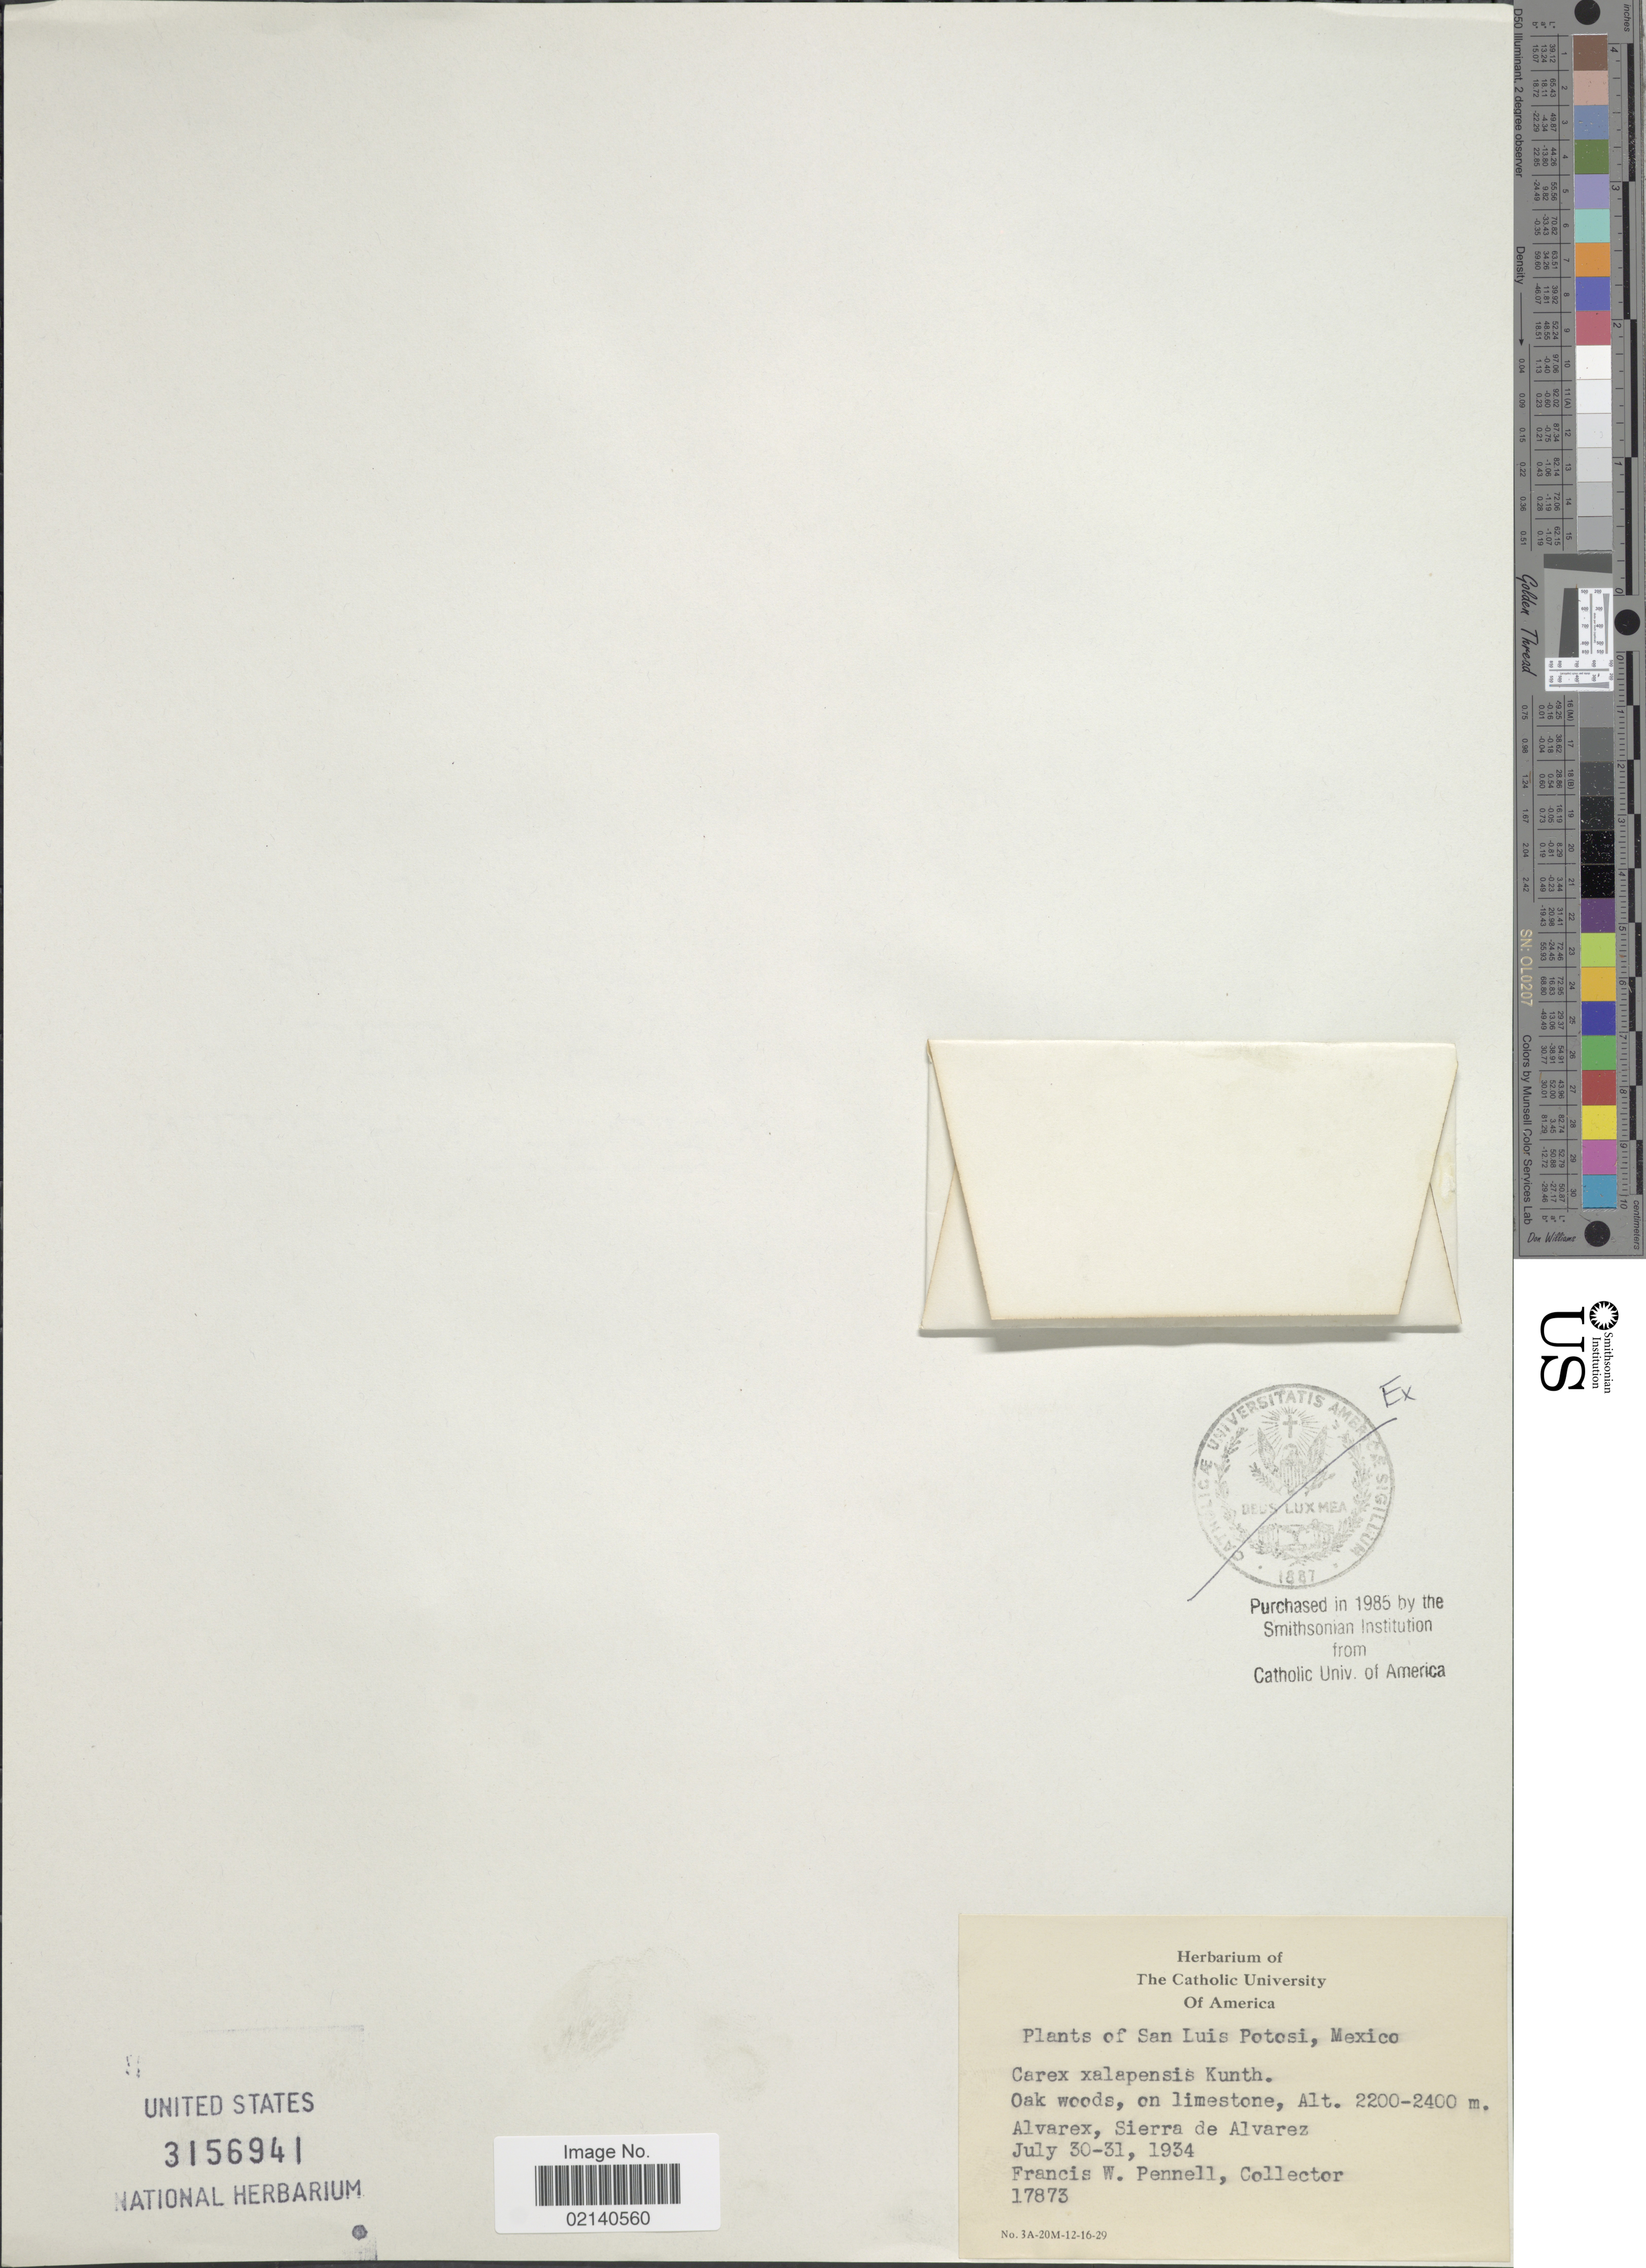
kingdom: Plantae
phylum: Tracheophyta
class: Liliopsida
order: Poales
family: Cyperaceae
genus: Carex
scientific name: Carex xalapensis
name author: Kunth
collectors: F. W. Pennell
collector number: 17873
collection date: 1934-07-30/1934-07-31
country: Mexico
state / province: San Luis Potosí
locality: Oak woods, on limestone. Alvarex, Sierra de Alvarez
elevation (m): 2200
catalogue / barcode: US 3156941